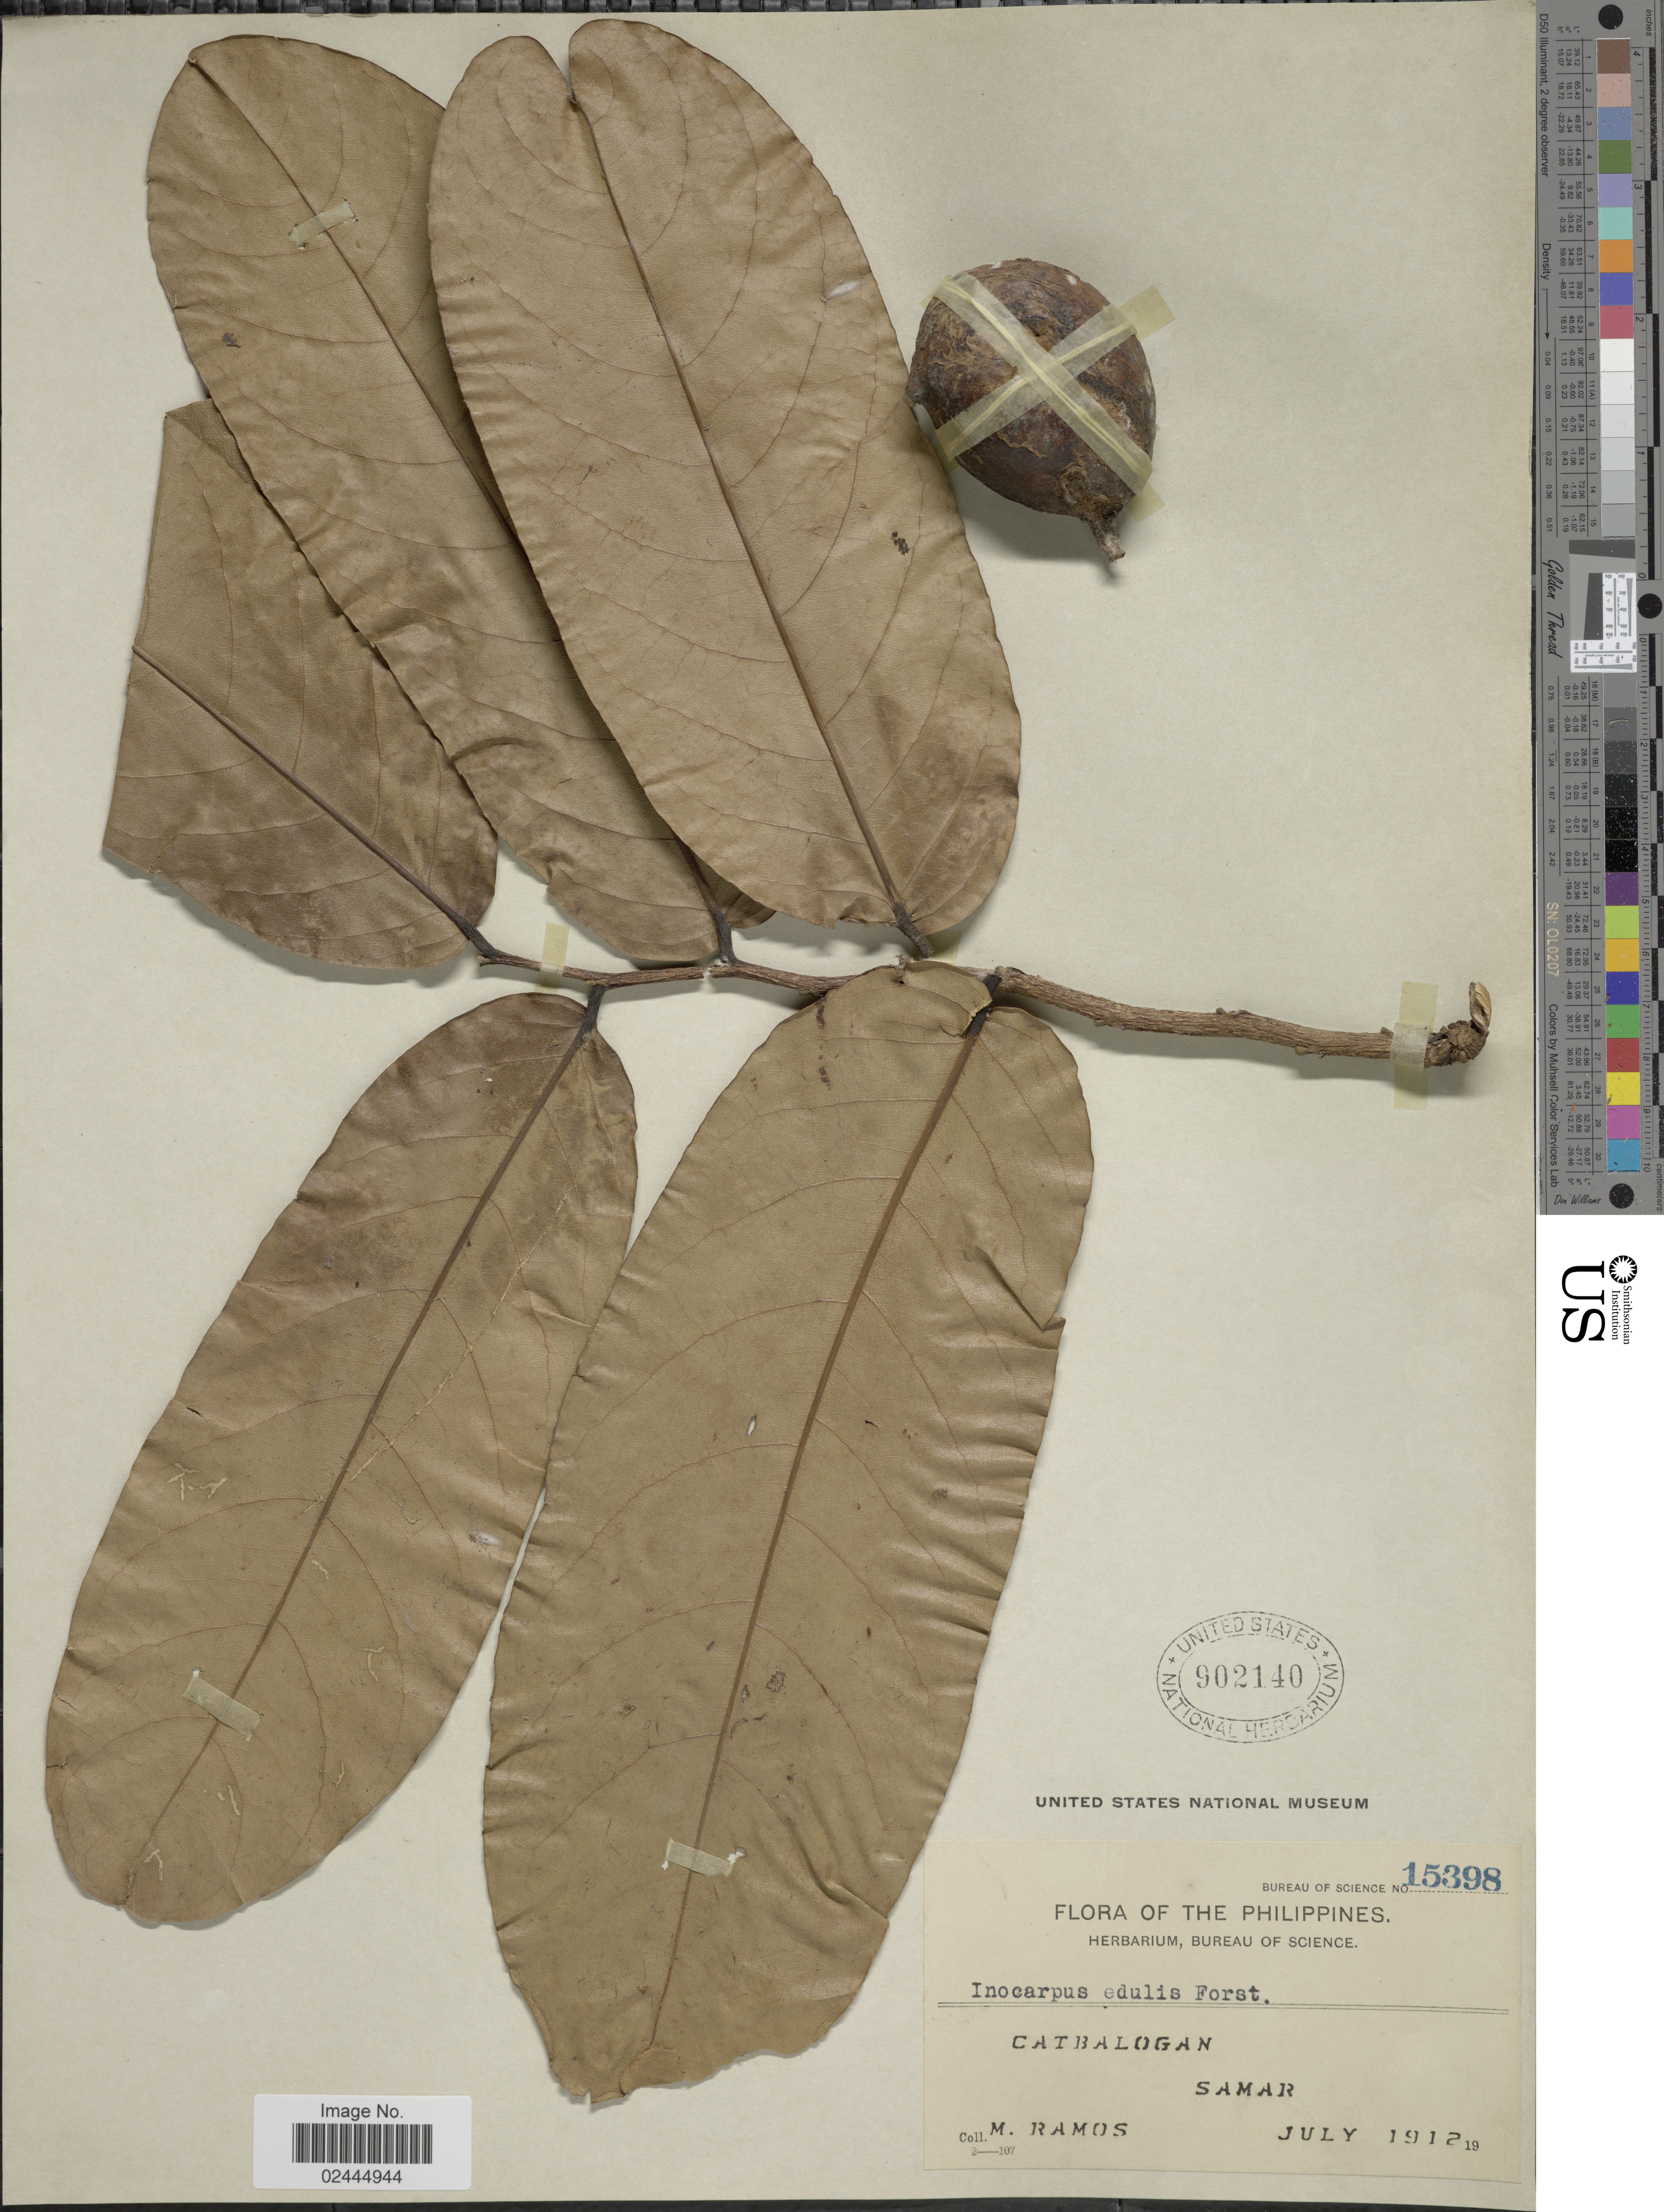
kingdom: Plantae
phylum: Tracheophyta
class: Magnoliopsida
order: Fabales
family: Fabaceae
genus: Inocarpus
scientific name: Inocarpus edulis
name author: J.R. Forst. & G. Forst.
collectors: M. Ramos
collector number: Bureau of Science 15398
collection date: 1912-07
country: Philippines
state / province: Eastern Visayas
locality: Catbalogan, Samar.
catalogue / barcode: US 902140